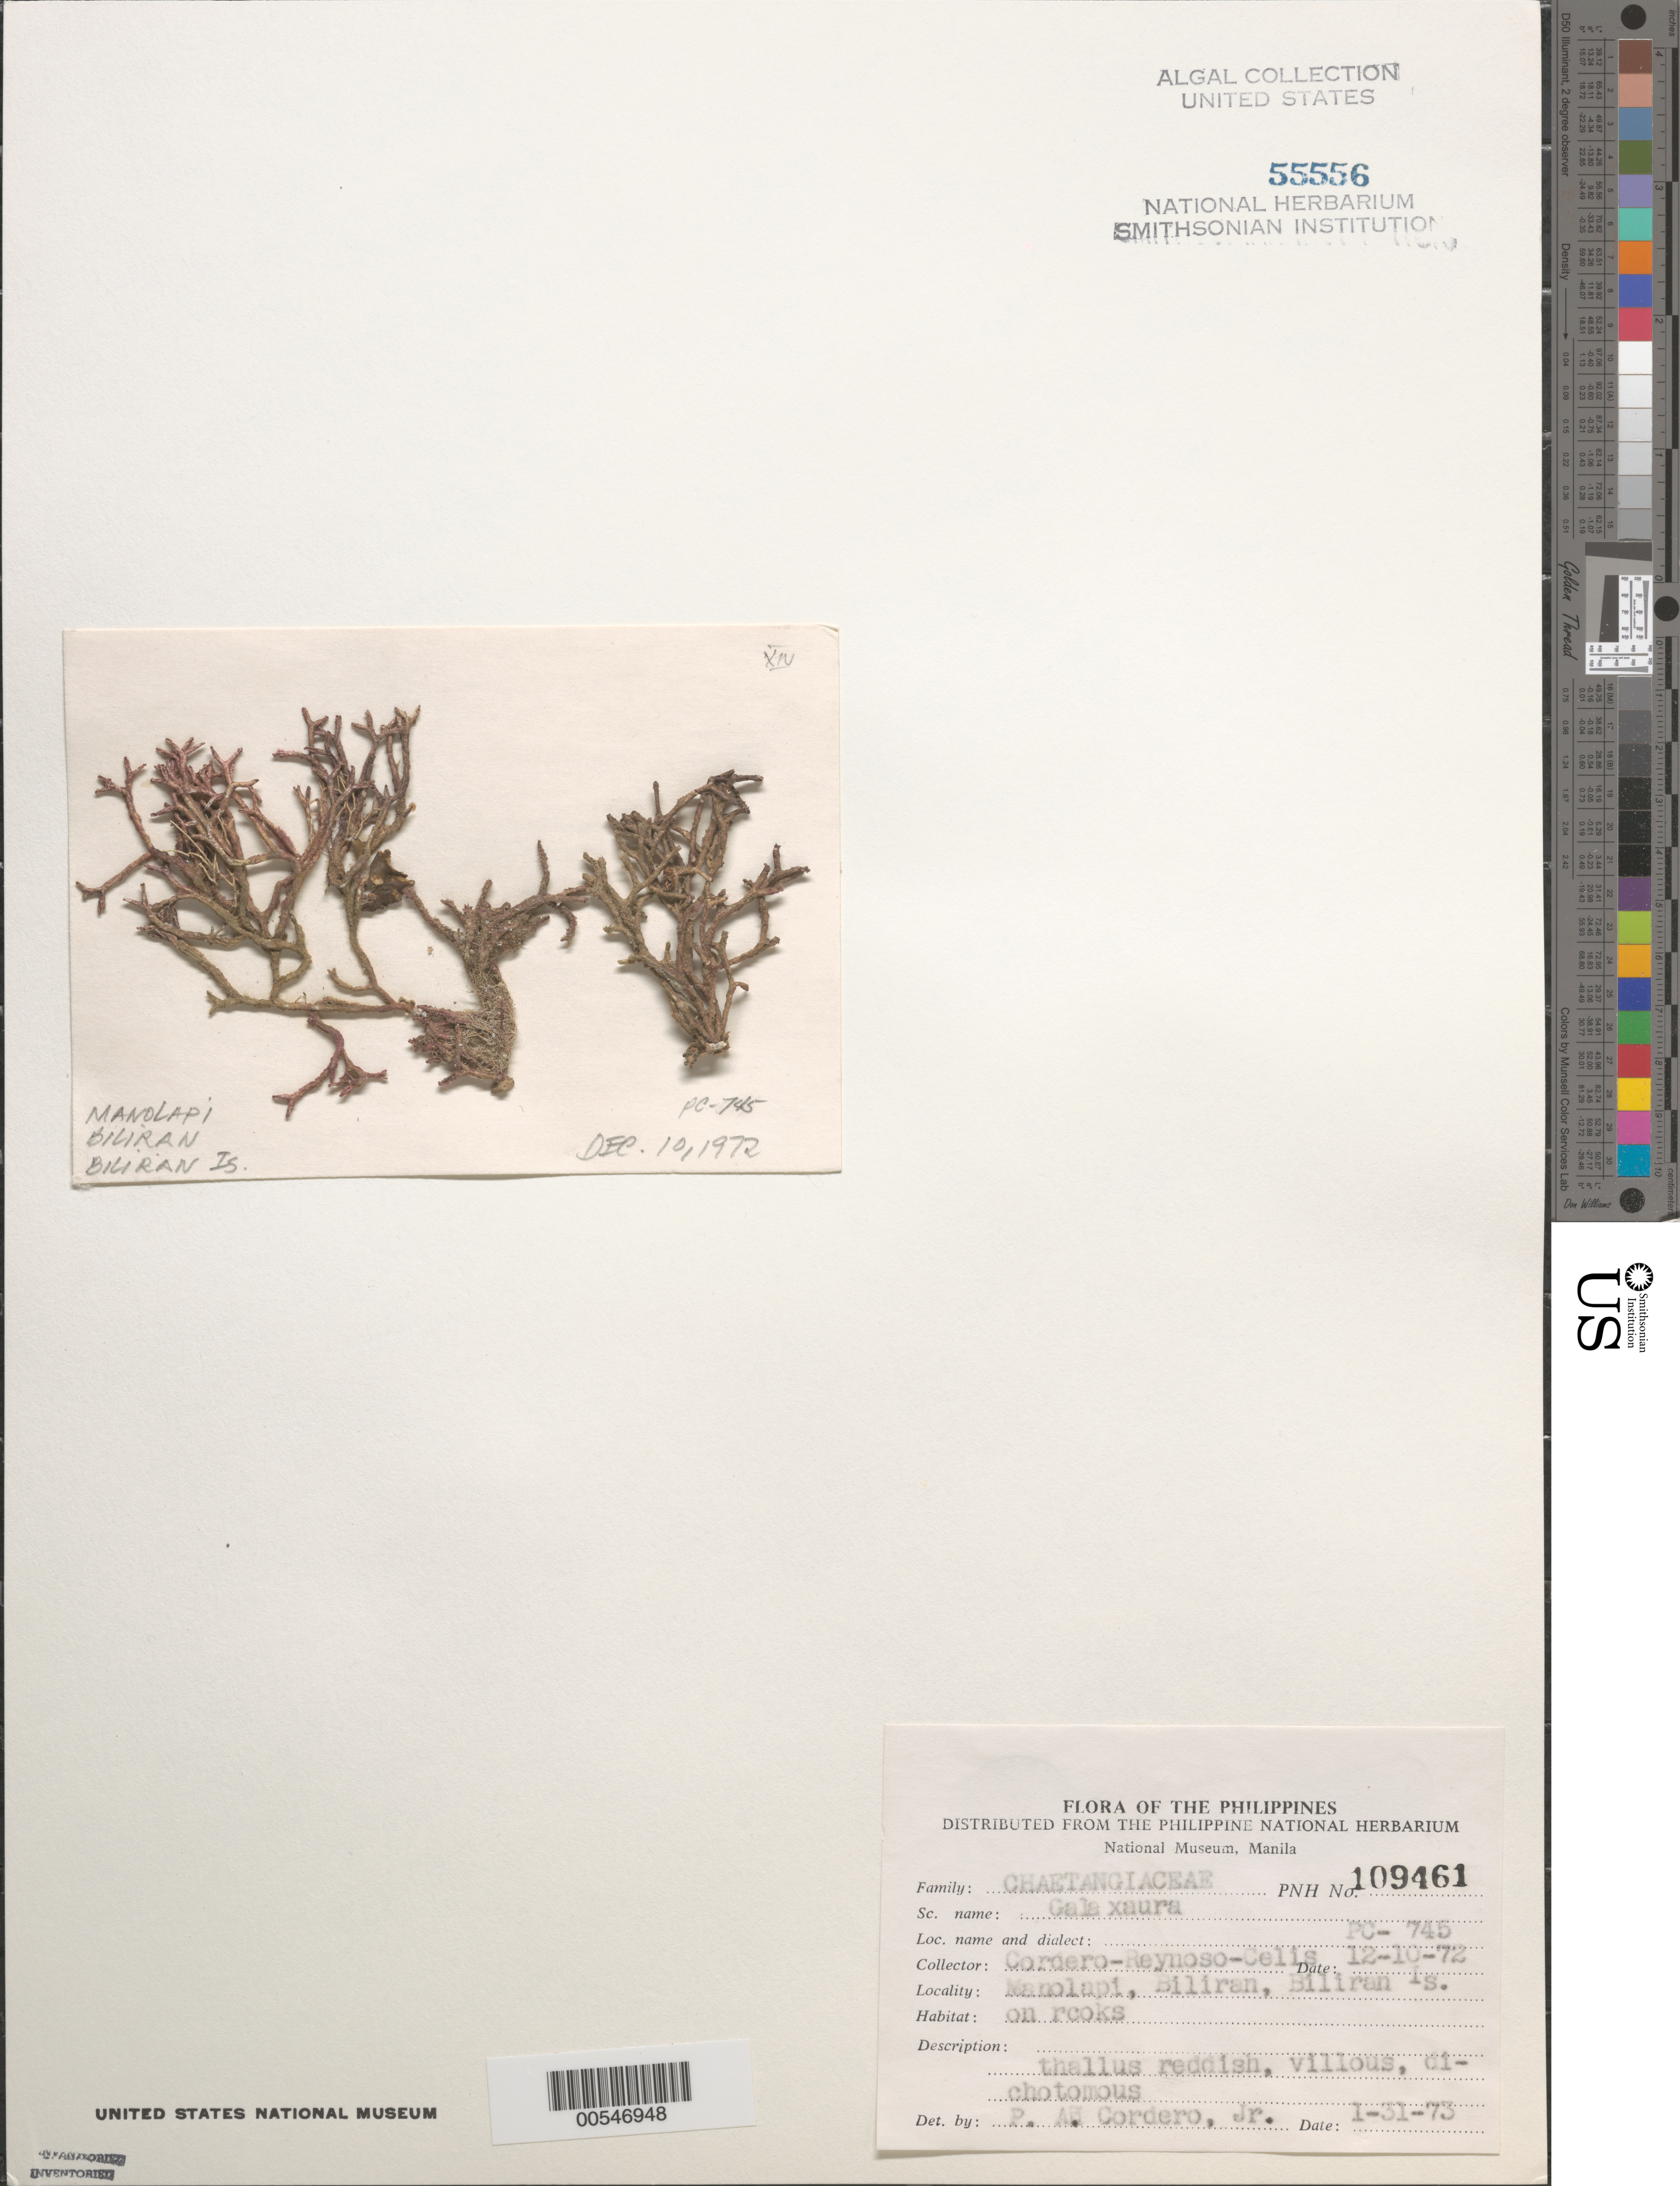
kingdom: Plantae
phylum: Rhodophyta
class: Florideophyceae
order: Nemaliales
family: Galaxauraceae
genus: Galaxaura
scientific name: Galaxaura sp.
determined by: Cordero, P. A., Jr.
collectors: P. A. Cordero, E. Reynoso & M. Celis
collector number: Pc-745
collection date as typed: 10 Dec 1972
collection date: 1972-12-10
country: Philippines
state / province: Eastern Visayas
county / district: Leyte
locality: Manolapi, biliran, biliran island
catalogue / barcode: US 55556